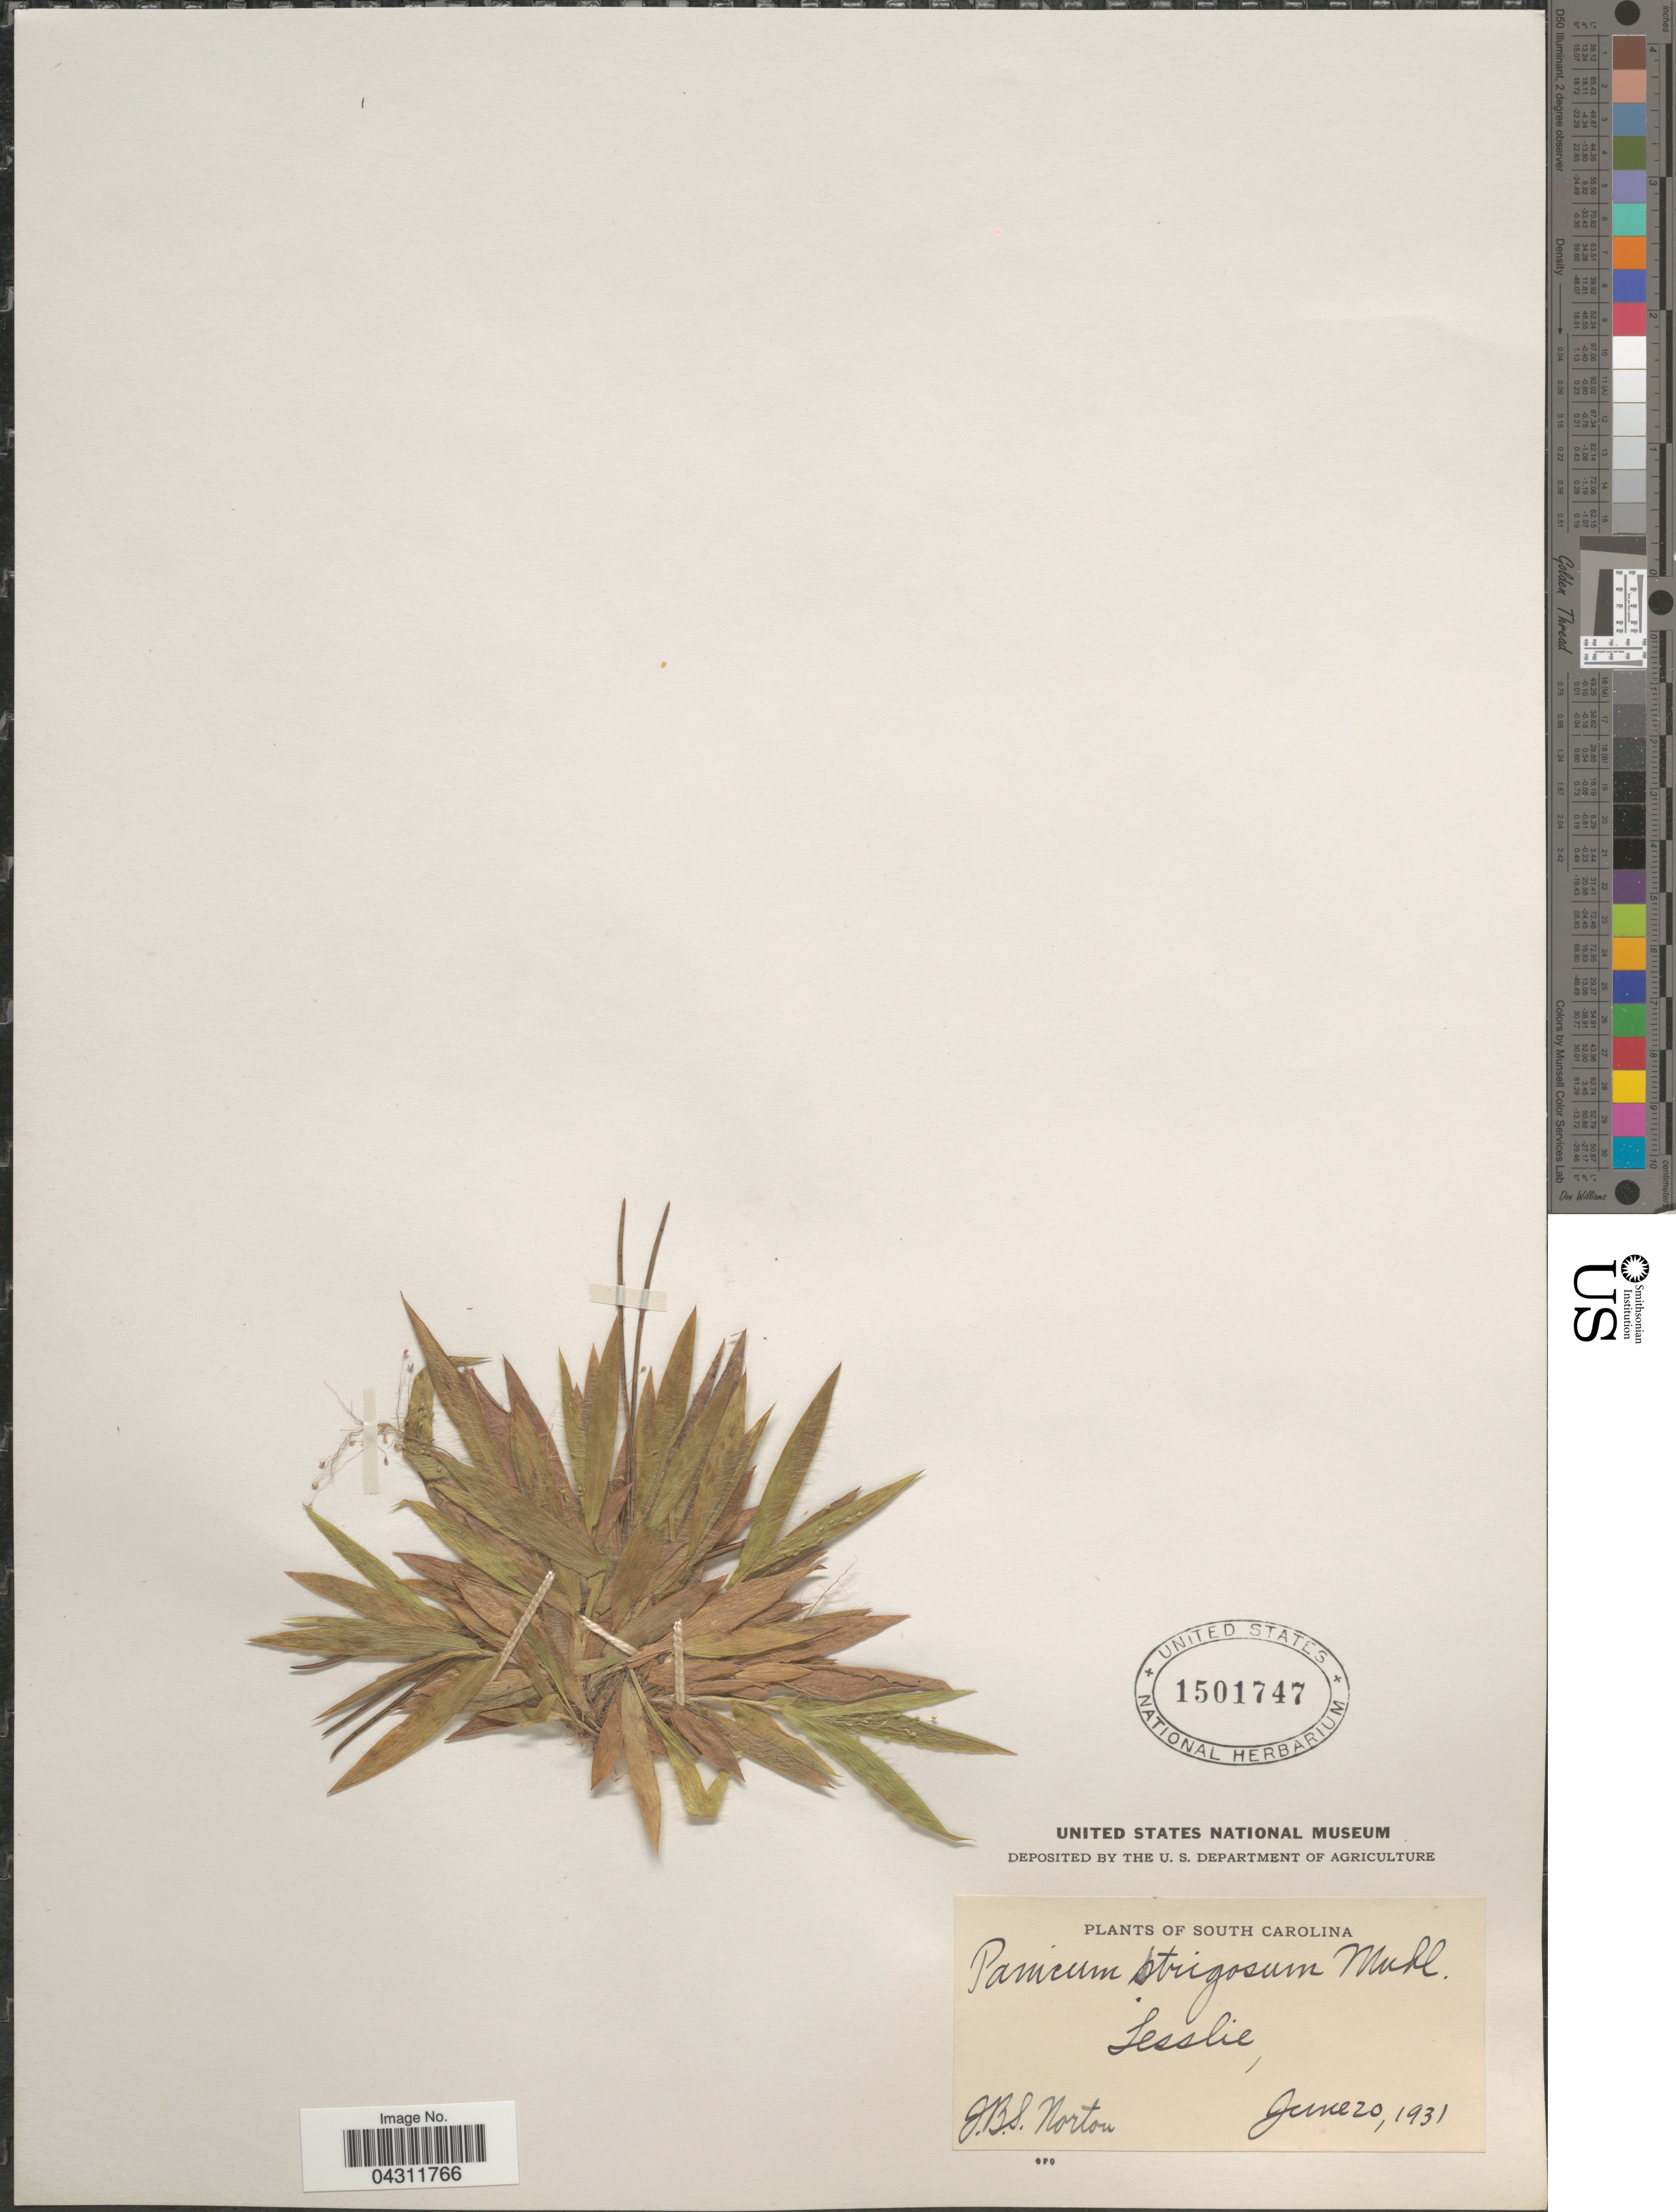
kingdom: Plantae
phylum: Tracheophyta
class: Liliopsida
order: Poales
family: Poaceae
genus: Dichanthelium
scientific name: Dichanthelium strigosum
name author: (Muhl. ex Elliott) Freckmann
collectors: J. B. S. Norton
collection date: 1931-06-20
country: United States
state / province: South Carolina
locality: Lesslie.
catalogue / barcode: US 1501747